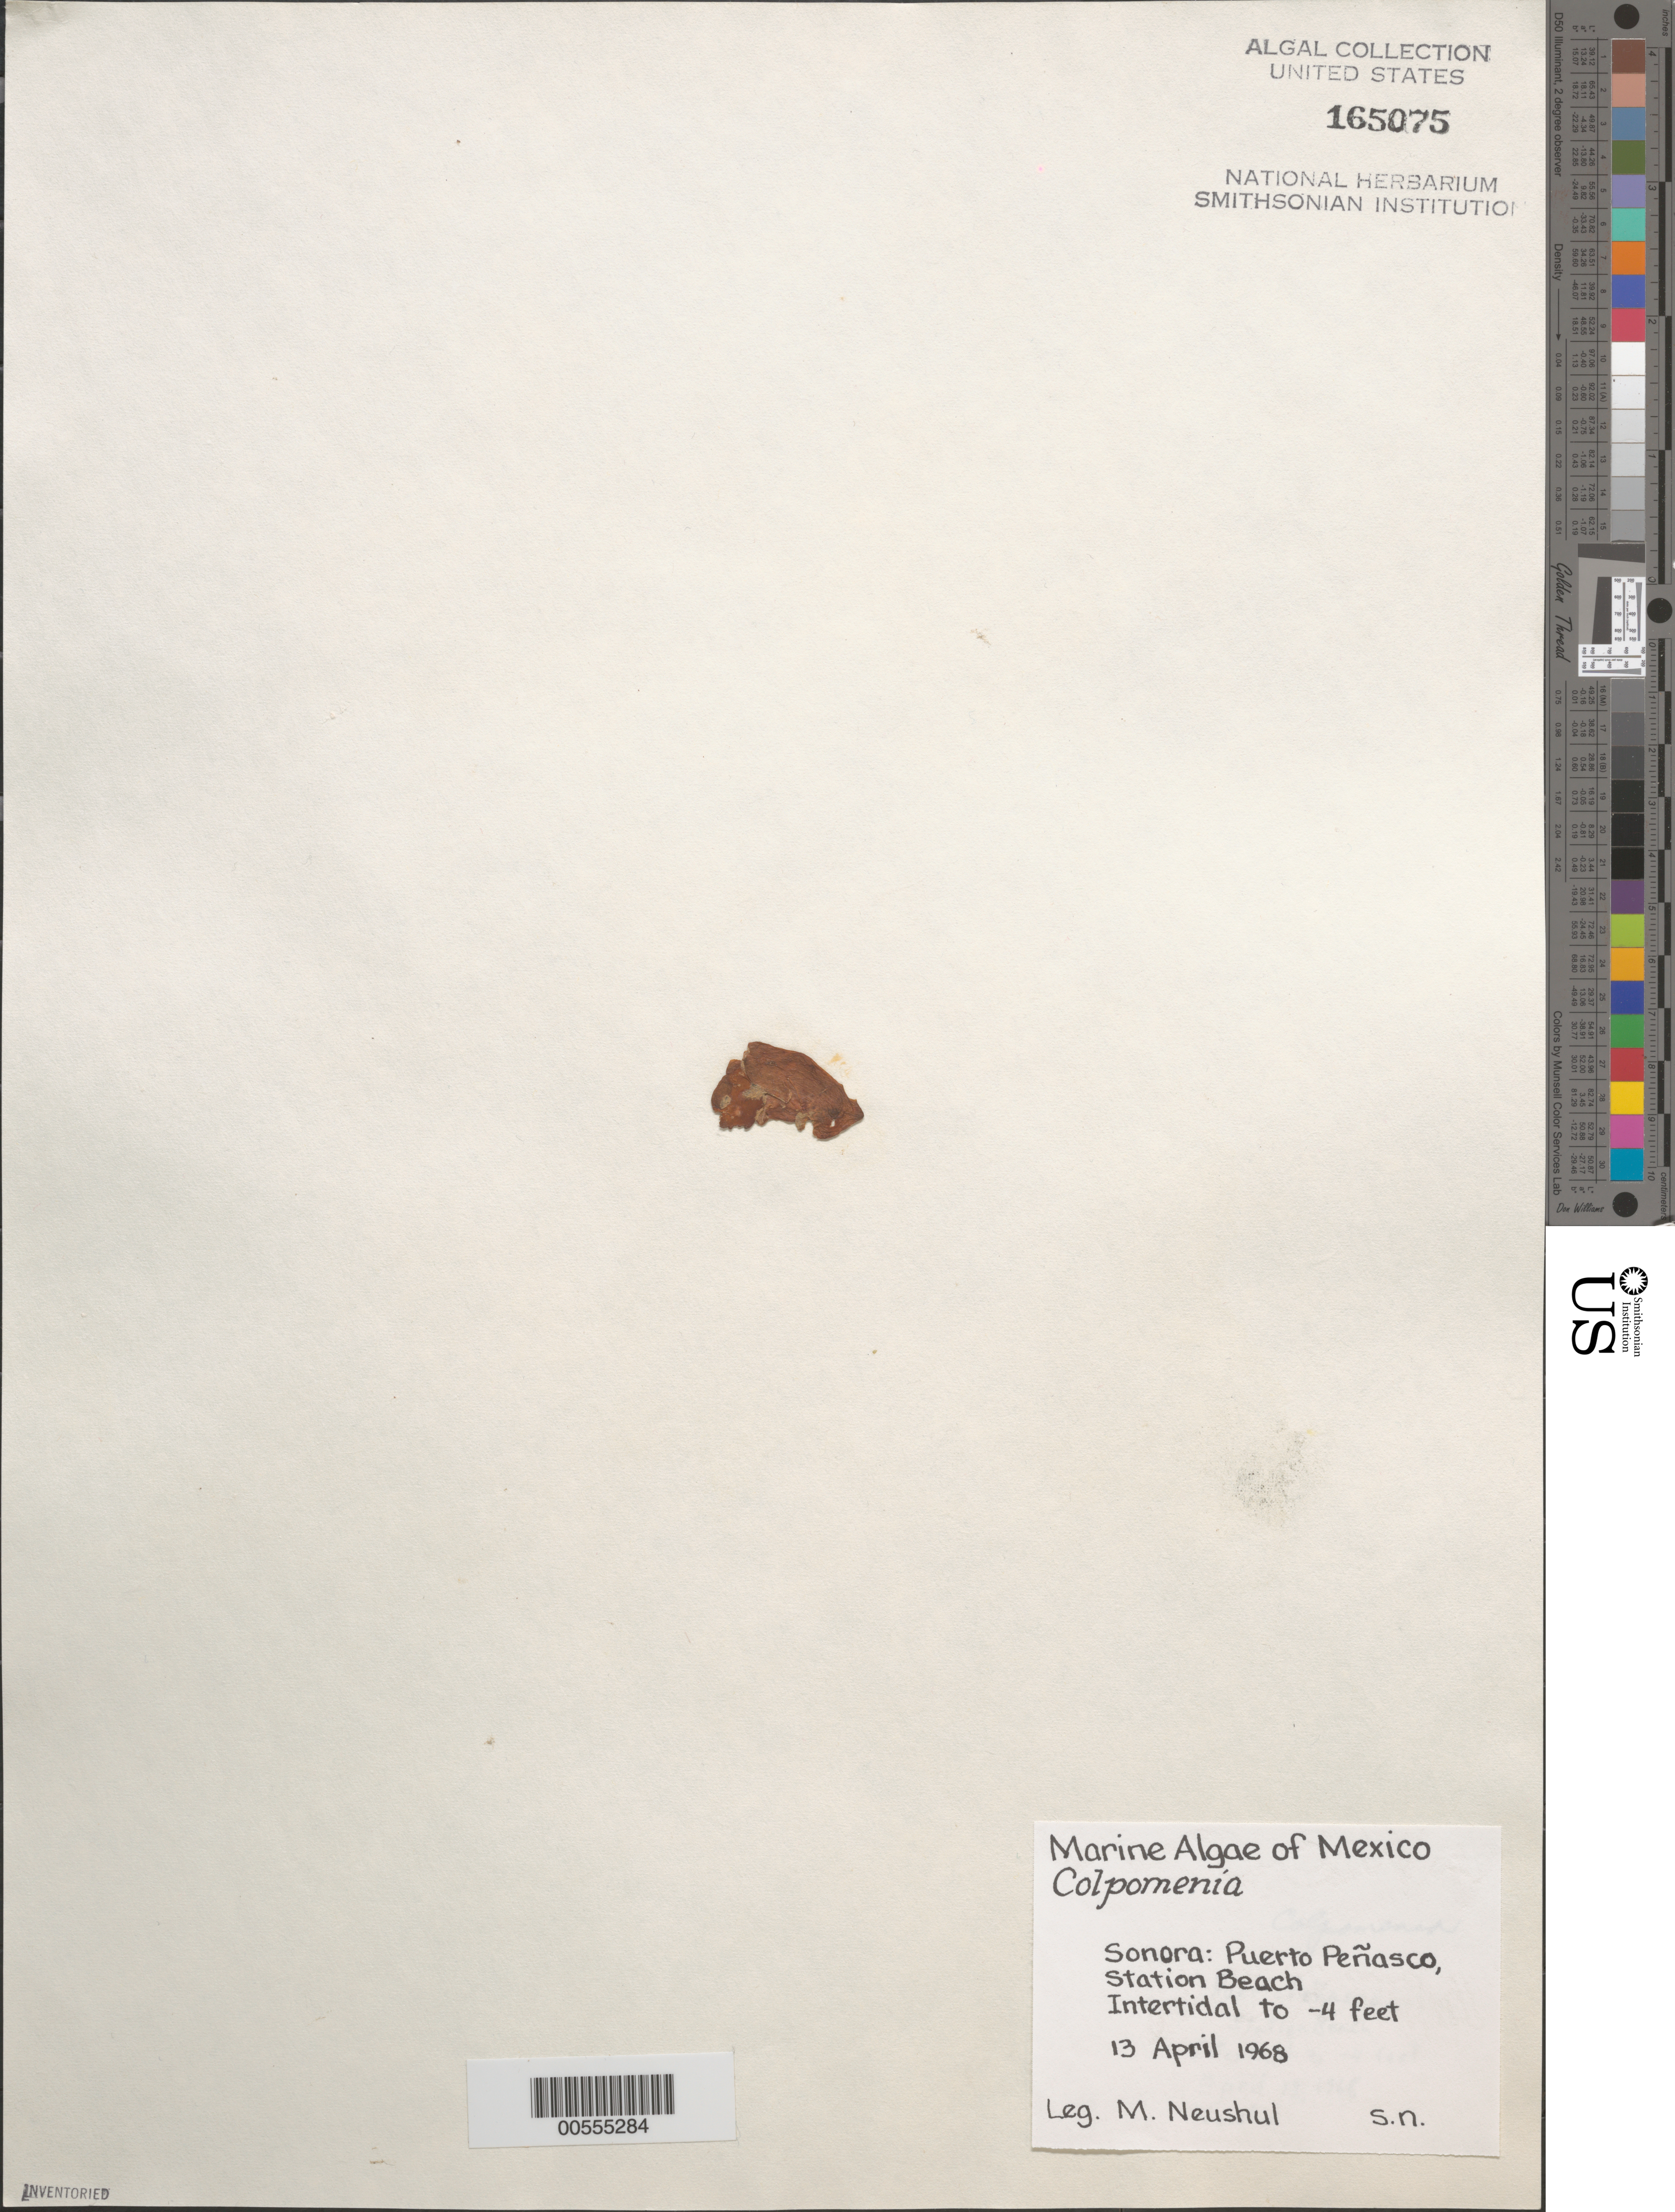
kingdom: Chromista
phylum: Ochrophyta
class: Phaeophyceae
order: Scytosiphonales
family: Scytosiphonaceae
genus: Colpomenia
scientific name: Colpomenia sp.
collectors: M. Neushul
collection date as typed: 13 Apr 1968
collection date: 1968-04-13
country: Mexico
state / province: Sonora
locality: Puerto Penasco, Playa Estacion (Station Beach)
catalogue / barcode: US 165075